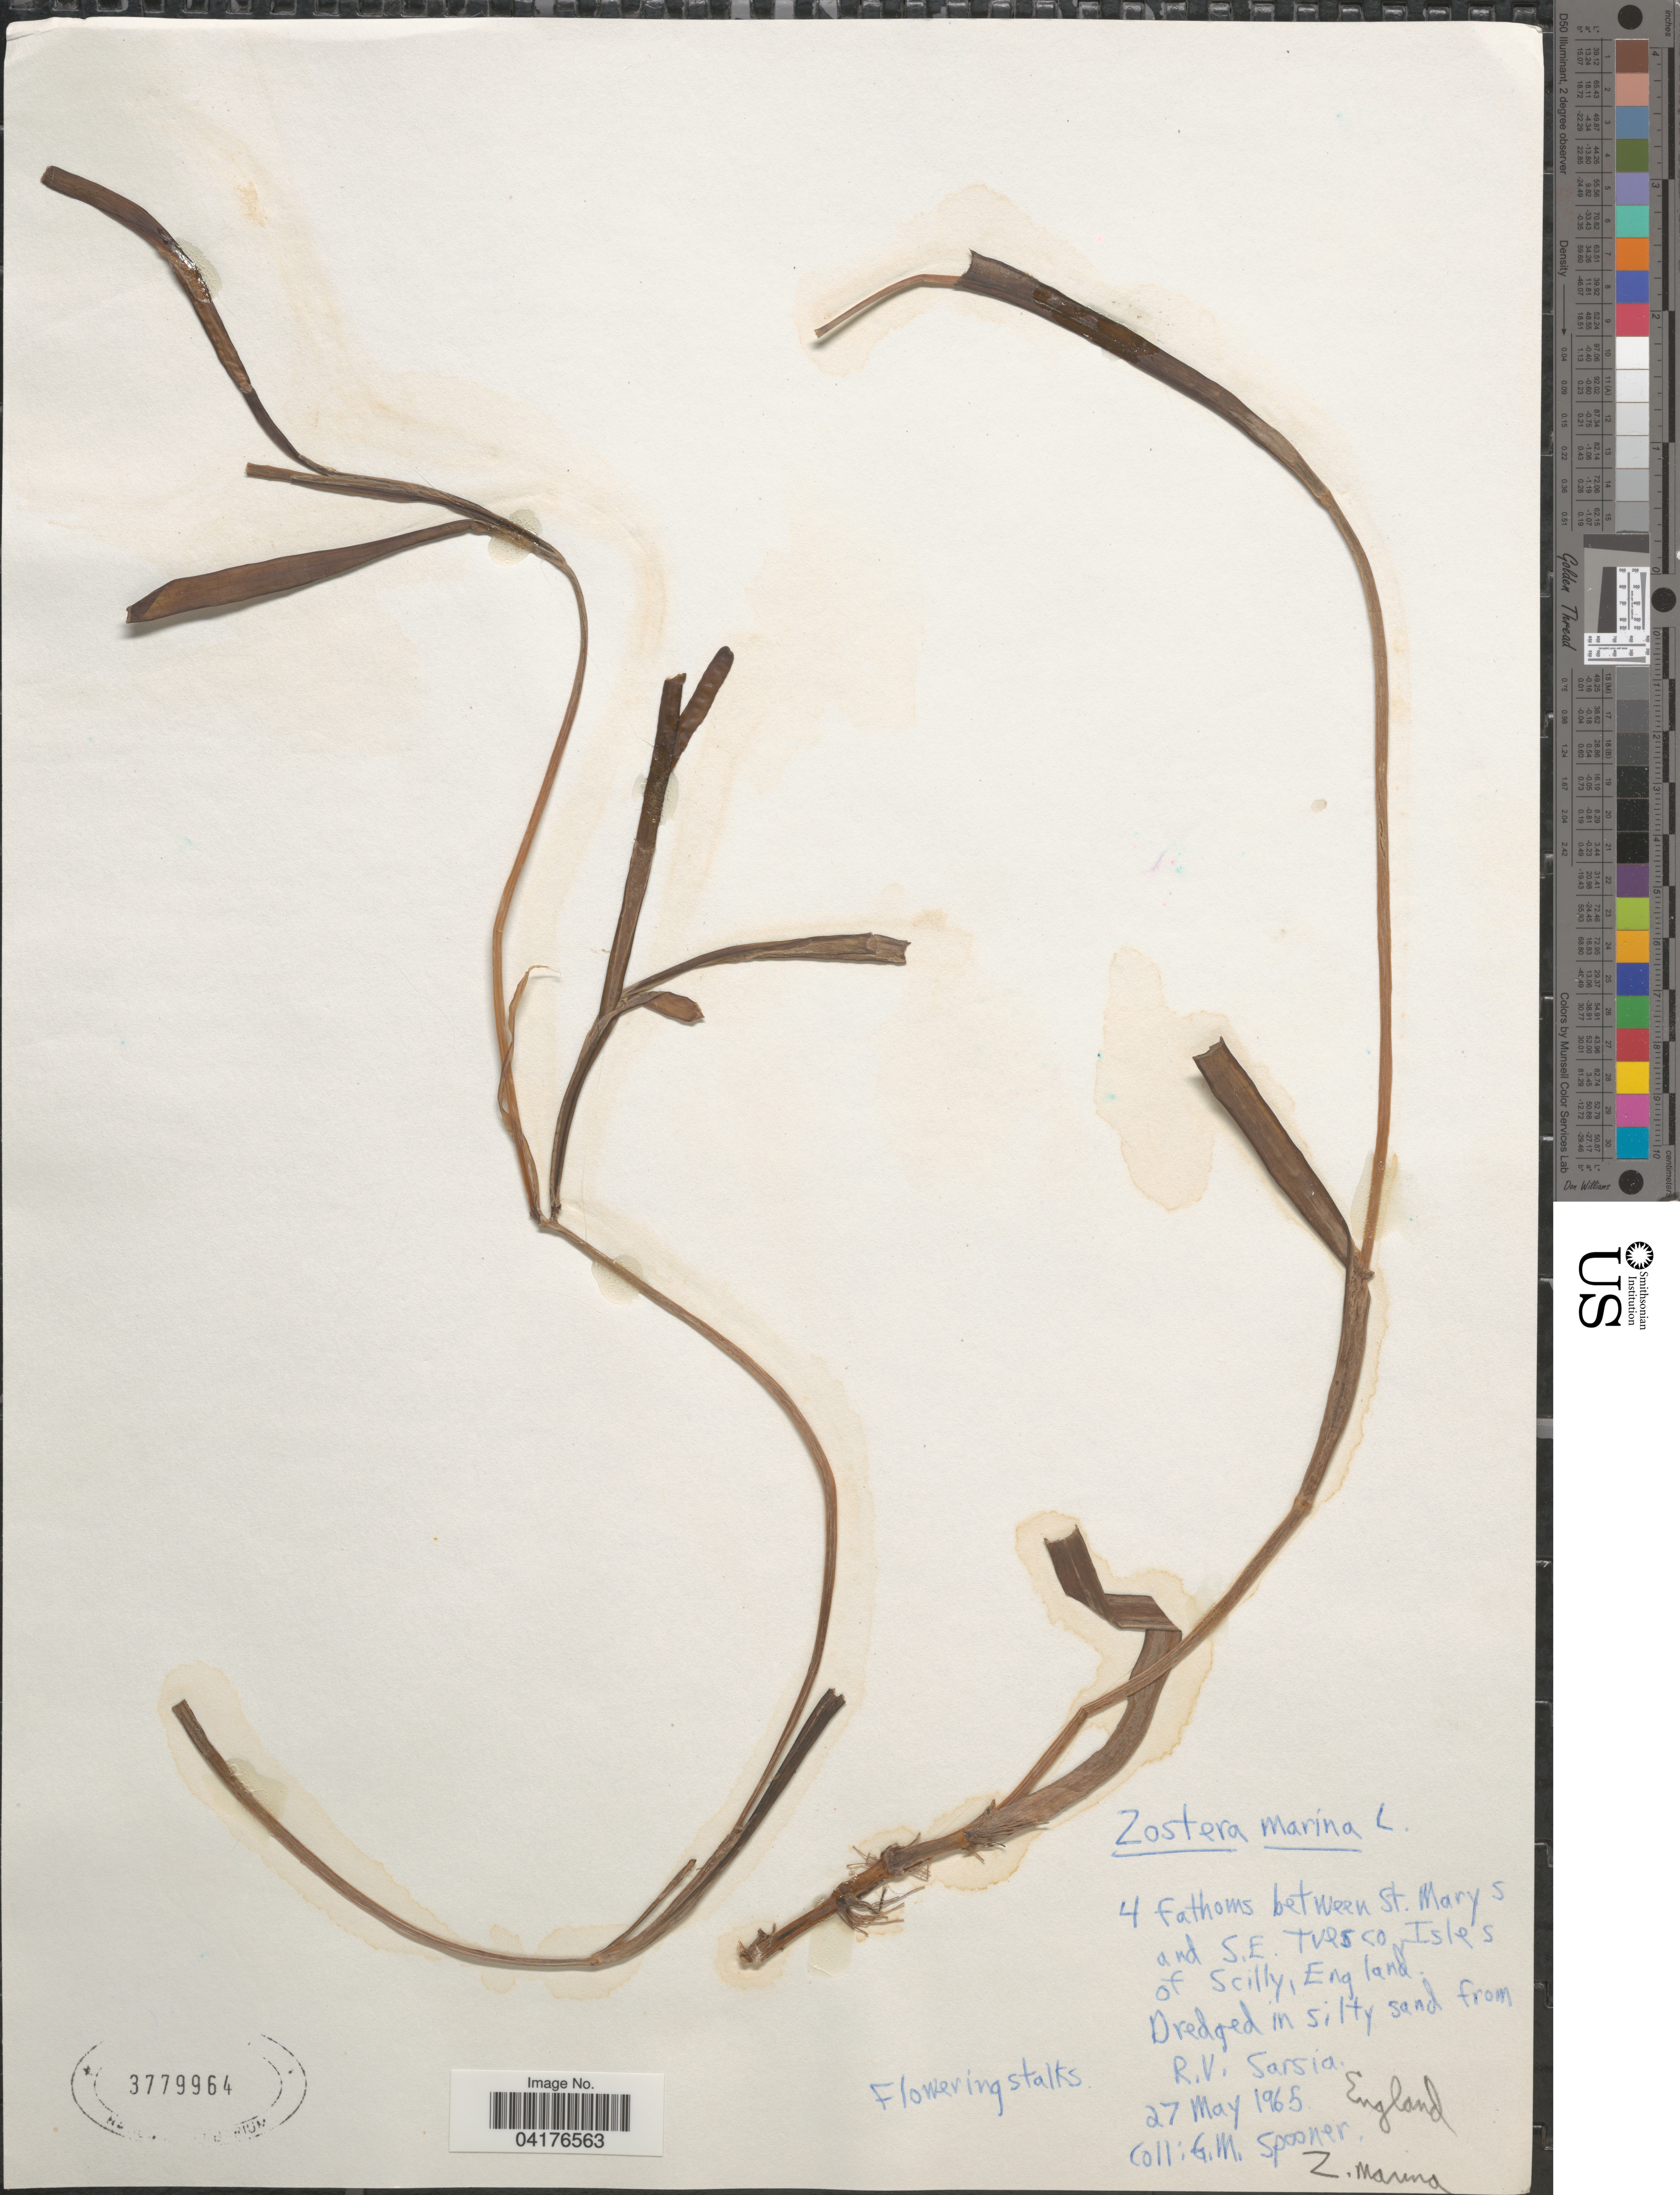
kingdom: Plantae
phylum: Tracheophyta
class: Liliopsida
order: Alismatales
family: Zosteraceae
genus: Zostera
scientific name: Zostera marina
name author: L.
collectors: G. Spooner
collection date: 1965-05-27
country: United Kingdom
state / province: England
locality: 4 fathoms between St. Marys and S.E. Tresco, Isles of Scilly.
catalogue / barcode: US 3779964